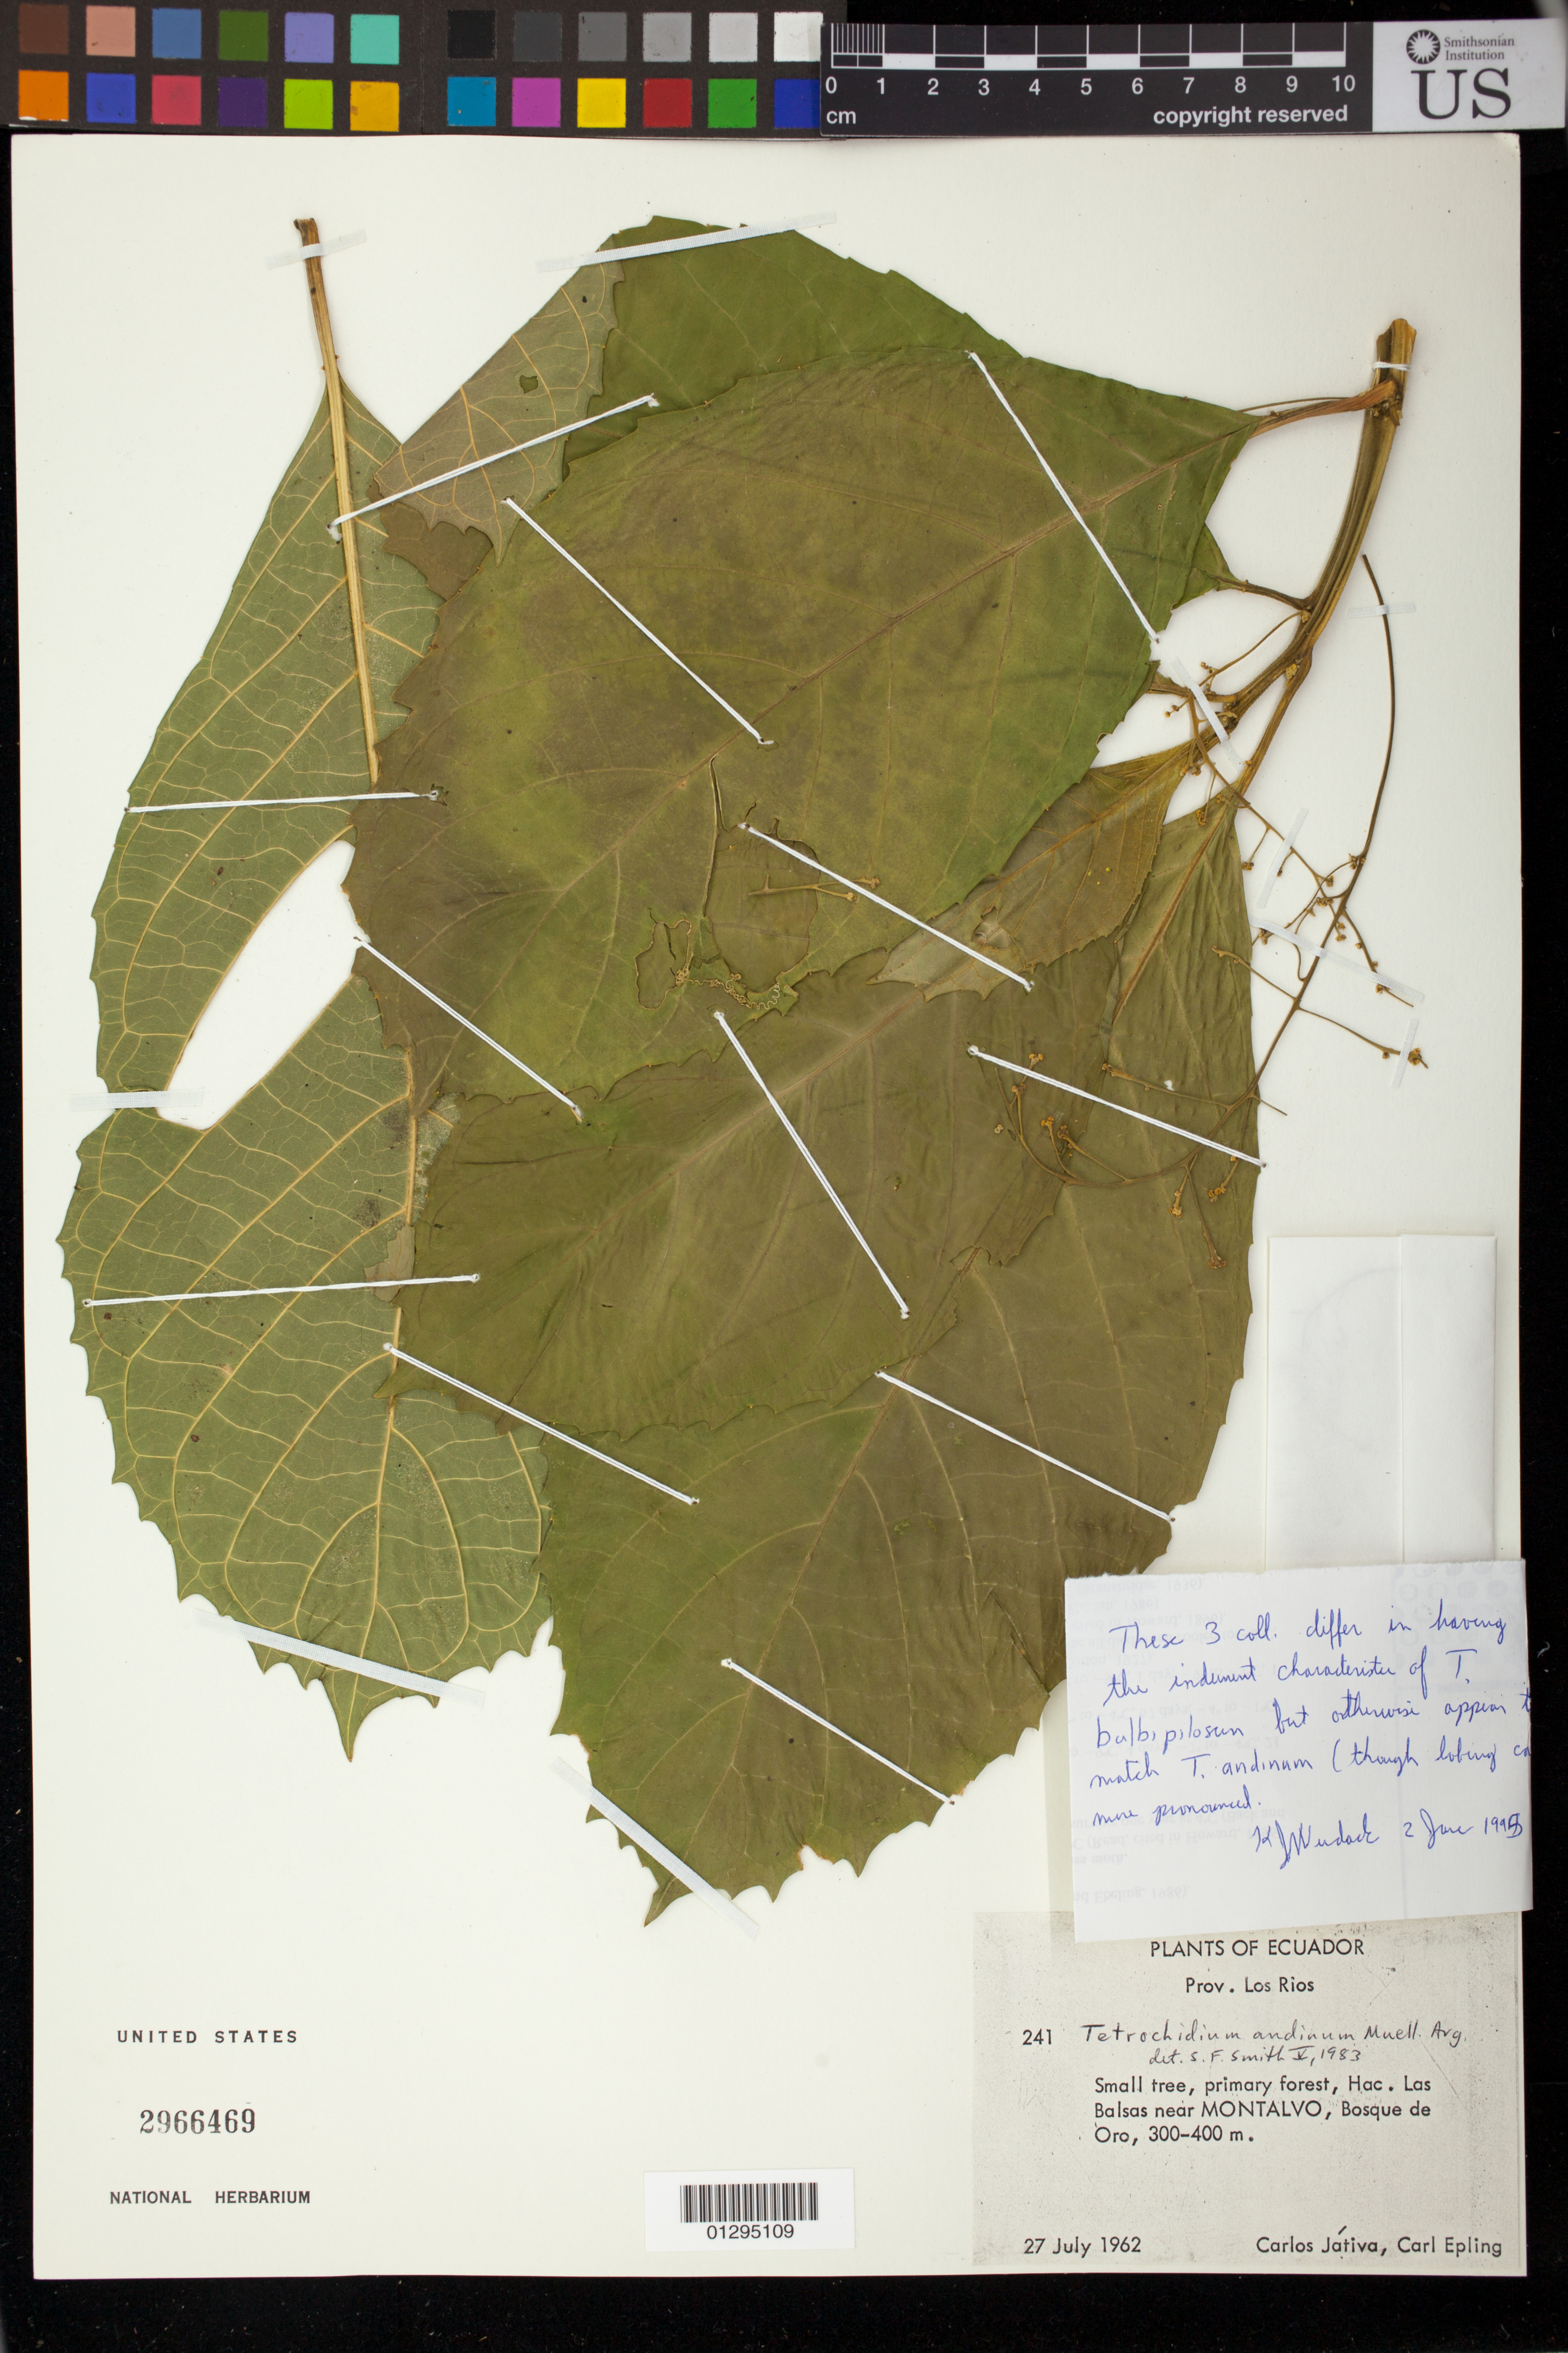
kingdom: Plantae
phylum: Tracheophyta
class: Magnoliopsida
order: Malpighiales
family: Euphorbiaceae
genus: Tetrorchidium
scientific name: Tetrorchidium andinum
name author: Müll. Arg.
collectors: C. D. Játiva & C. C. Epling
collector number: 241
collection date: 1962-07-27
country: Ecuador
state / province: Los Ríos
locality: Hac. Las Balsas near Montalvo, Bosque de Oro.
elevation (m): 300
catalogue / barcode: US 2966469